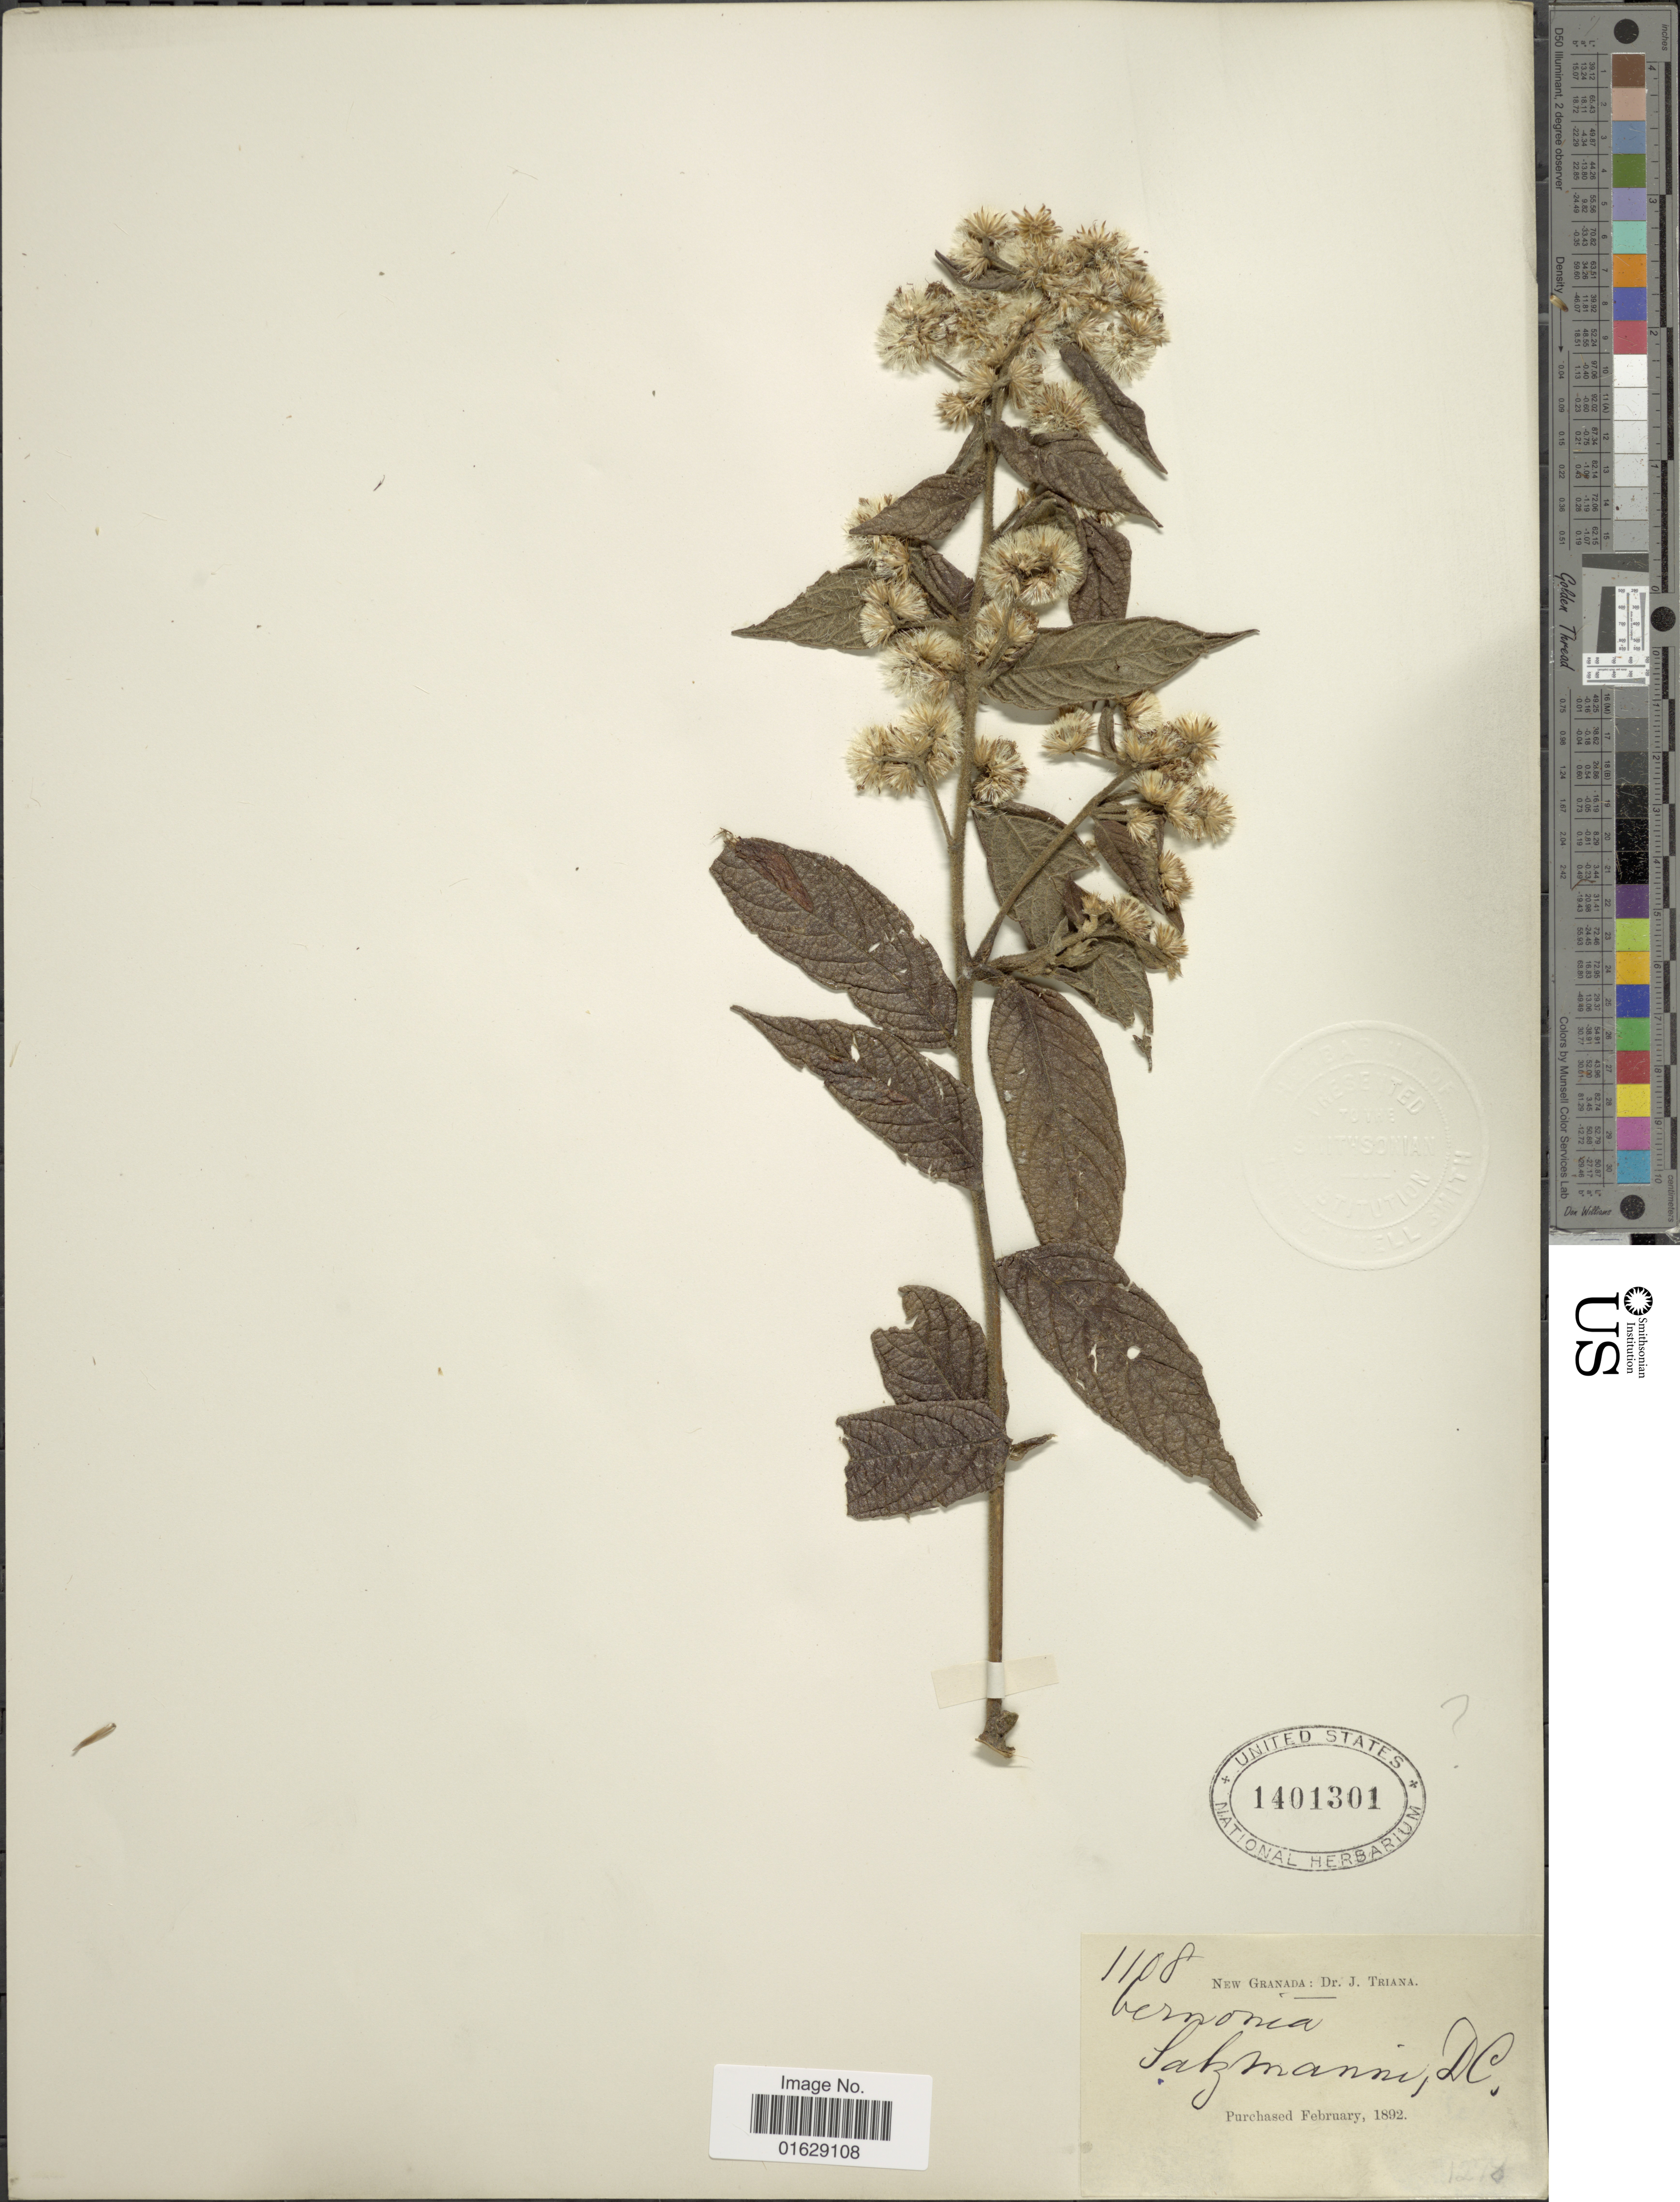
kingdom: Plantae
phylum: Tracheophyta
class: Magnoliopsida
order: Asterales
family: Asteraceae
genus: Lepidaploa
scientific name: Lepidaploa salzmannii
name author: (DC.) H. Rob.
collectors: J. Triana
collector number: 1108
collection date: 1892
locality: New Granada.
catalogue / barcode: US 1401301